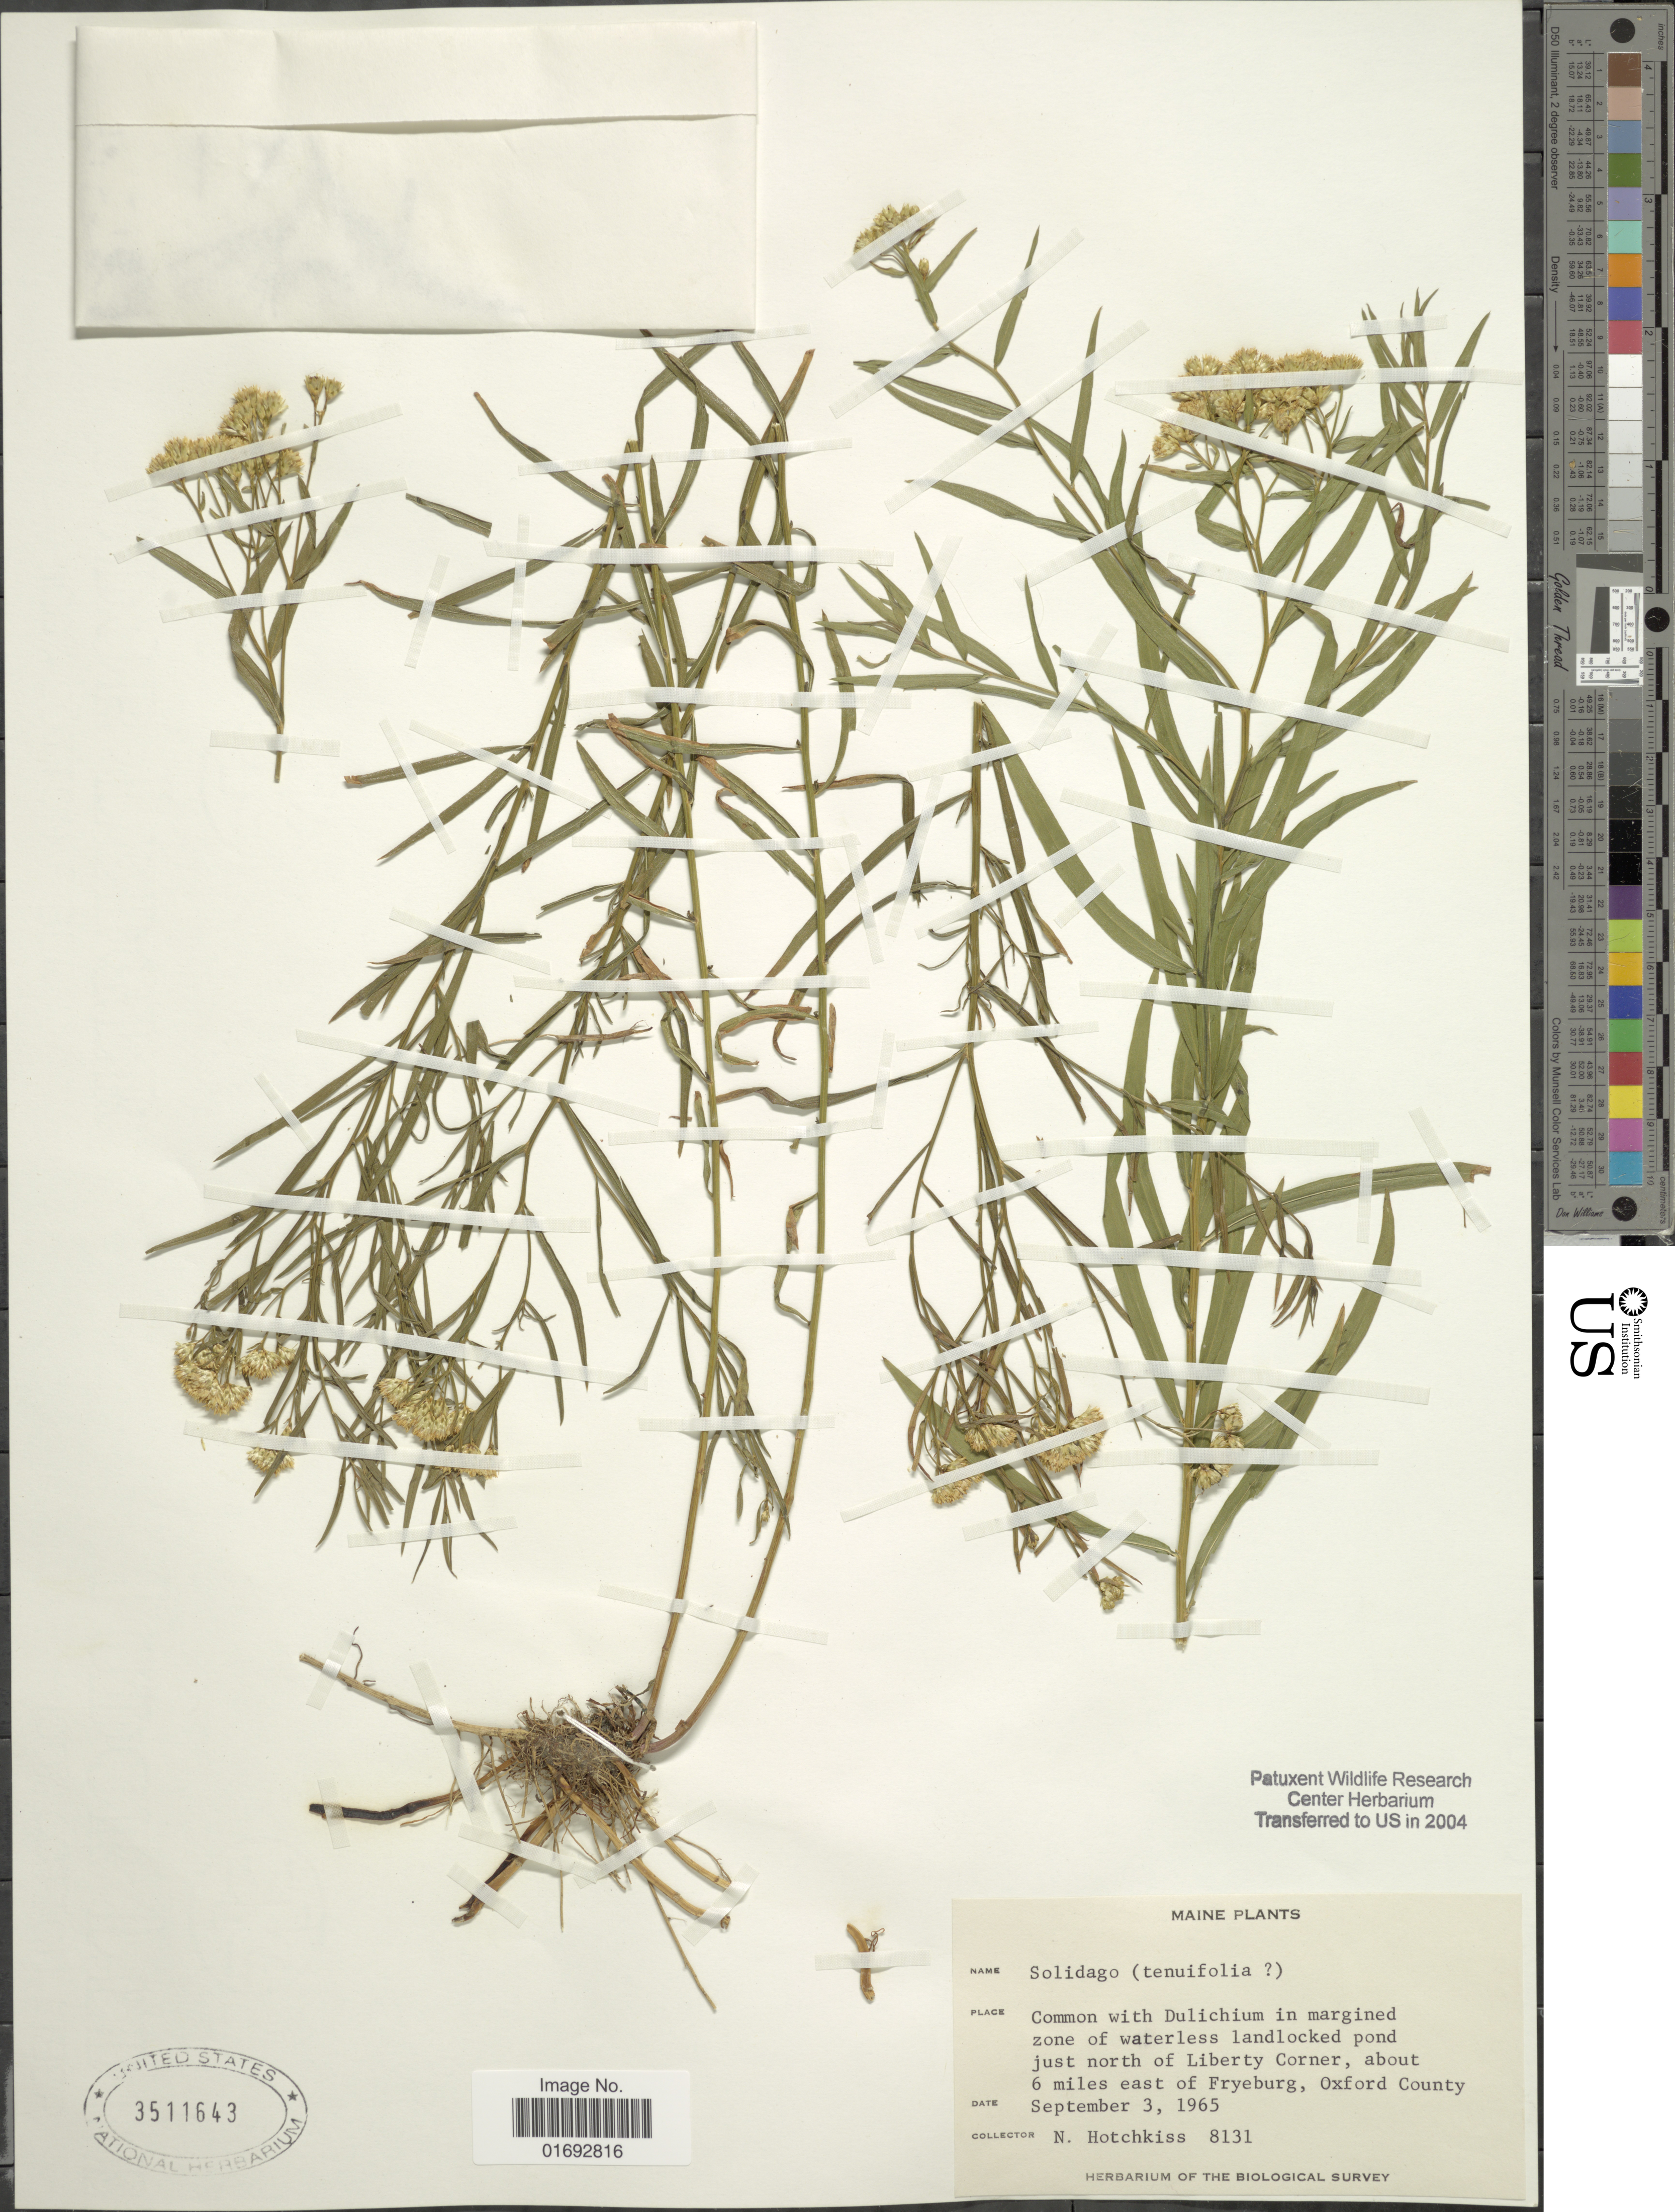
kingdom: Plantae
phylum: Tracheophyta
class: Magnoliopsida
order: Asterales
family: Asteraceae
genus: Euthamia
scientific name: Euthamia tenuifolia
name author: (Pursh) Nutt.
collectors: N. Hotchkiss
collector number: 8131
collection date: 1965-09-03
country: United States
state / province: Maine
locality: Just north of Liberty Corner, about 6 miles east of Fryeburg, Oxford County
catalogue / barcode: US 3511643